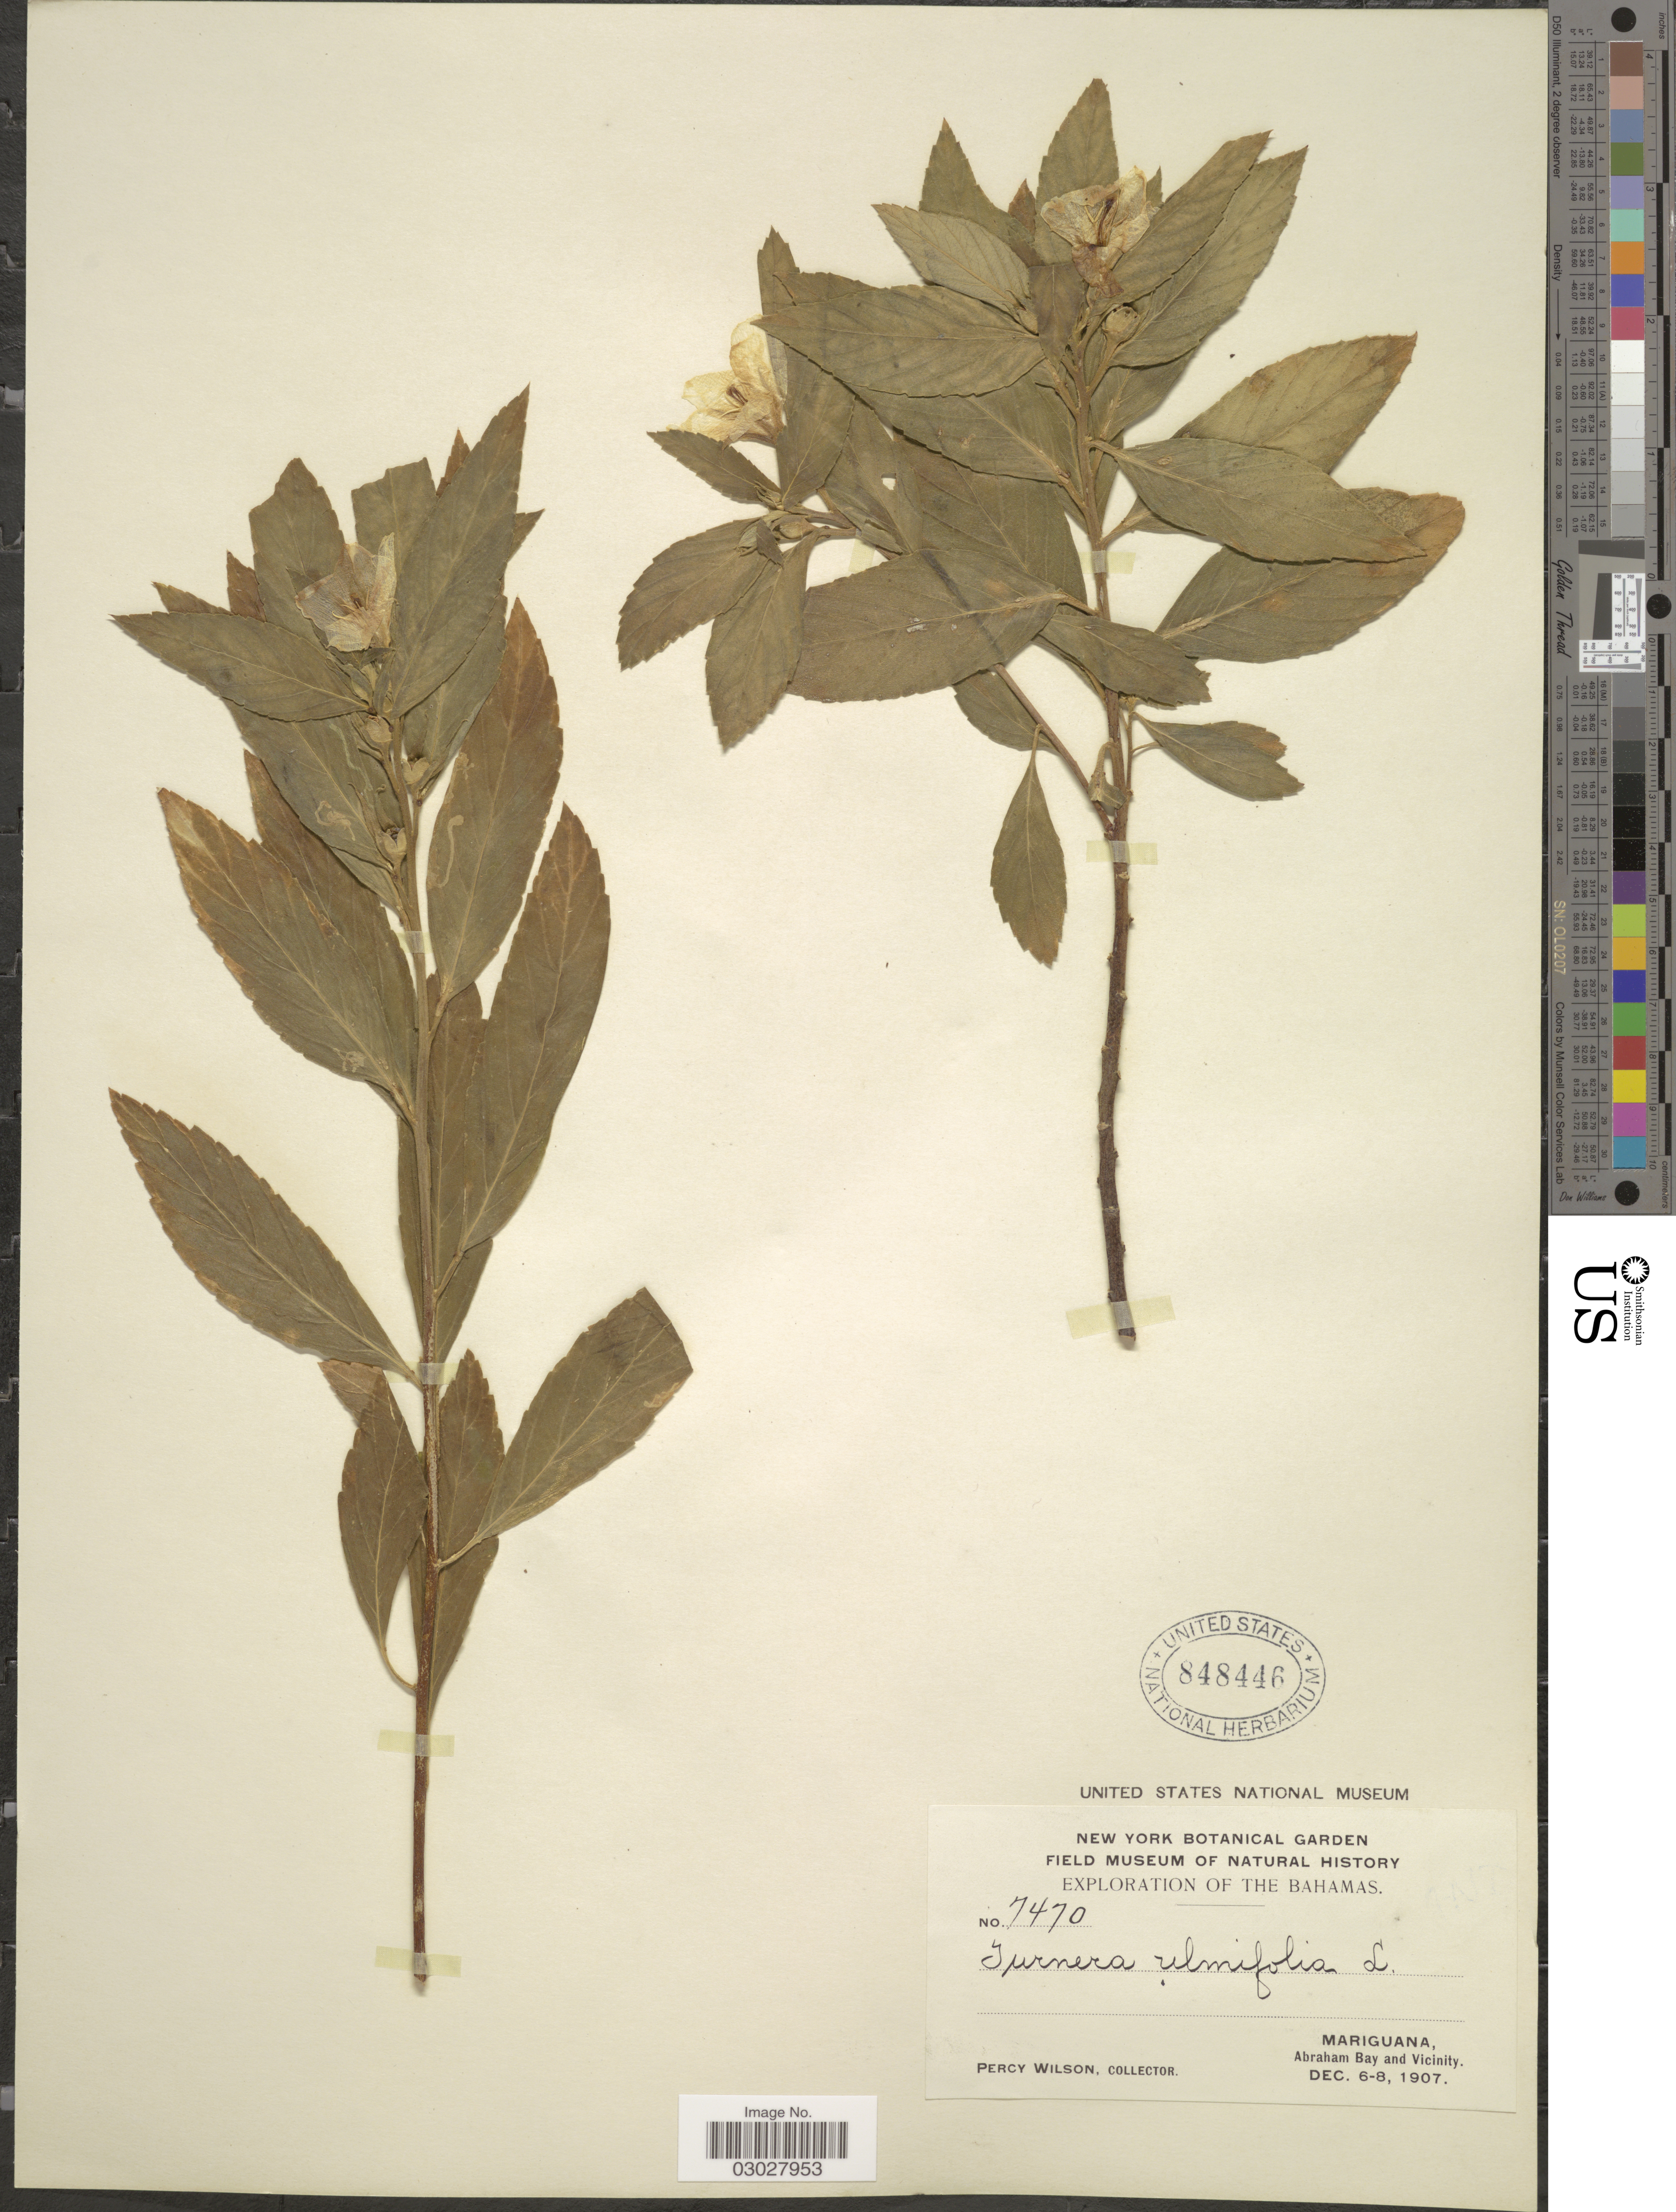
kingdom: Plantae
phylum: Tracheophyta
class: Magnoliopsida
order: Malpighiales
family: Turneraceae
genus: Turnera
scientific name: Turnera ulmifolia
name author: L.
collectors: P. Wilson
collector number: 7470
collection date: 1907-12-06/1907-12-08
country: Bahamas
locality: Mariguana, Abraham Bay and Vicinity.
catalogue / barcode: US 848446